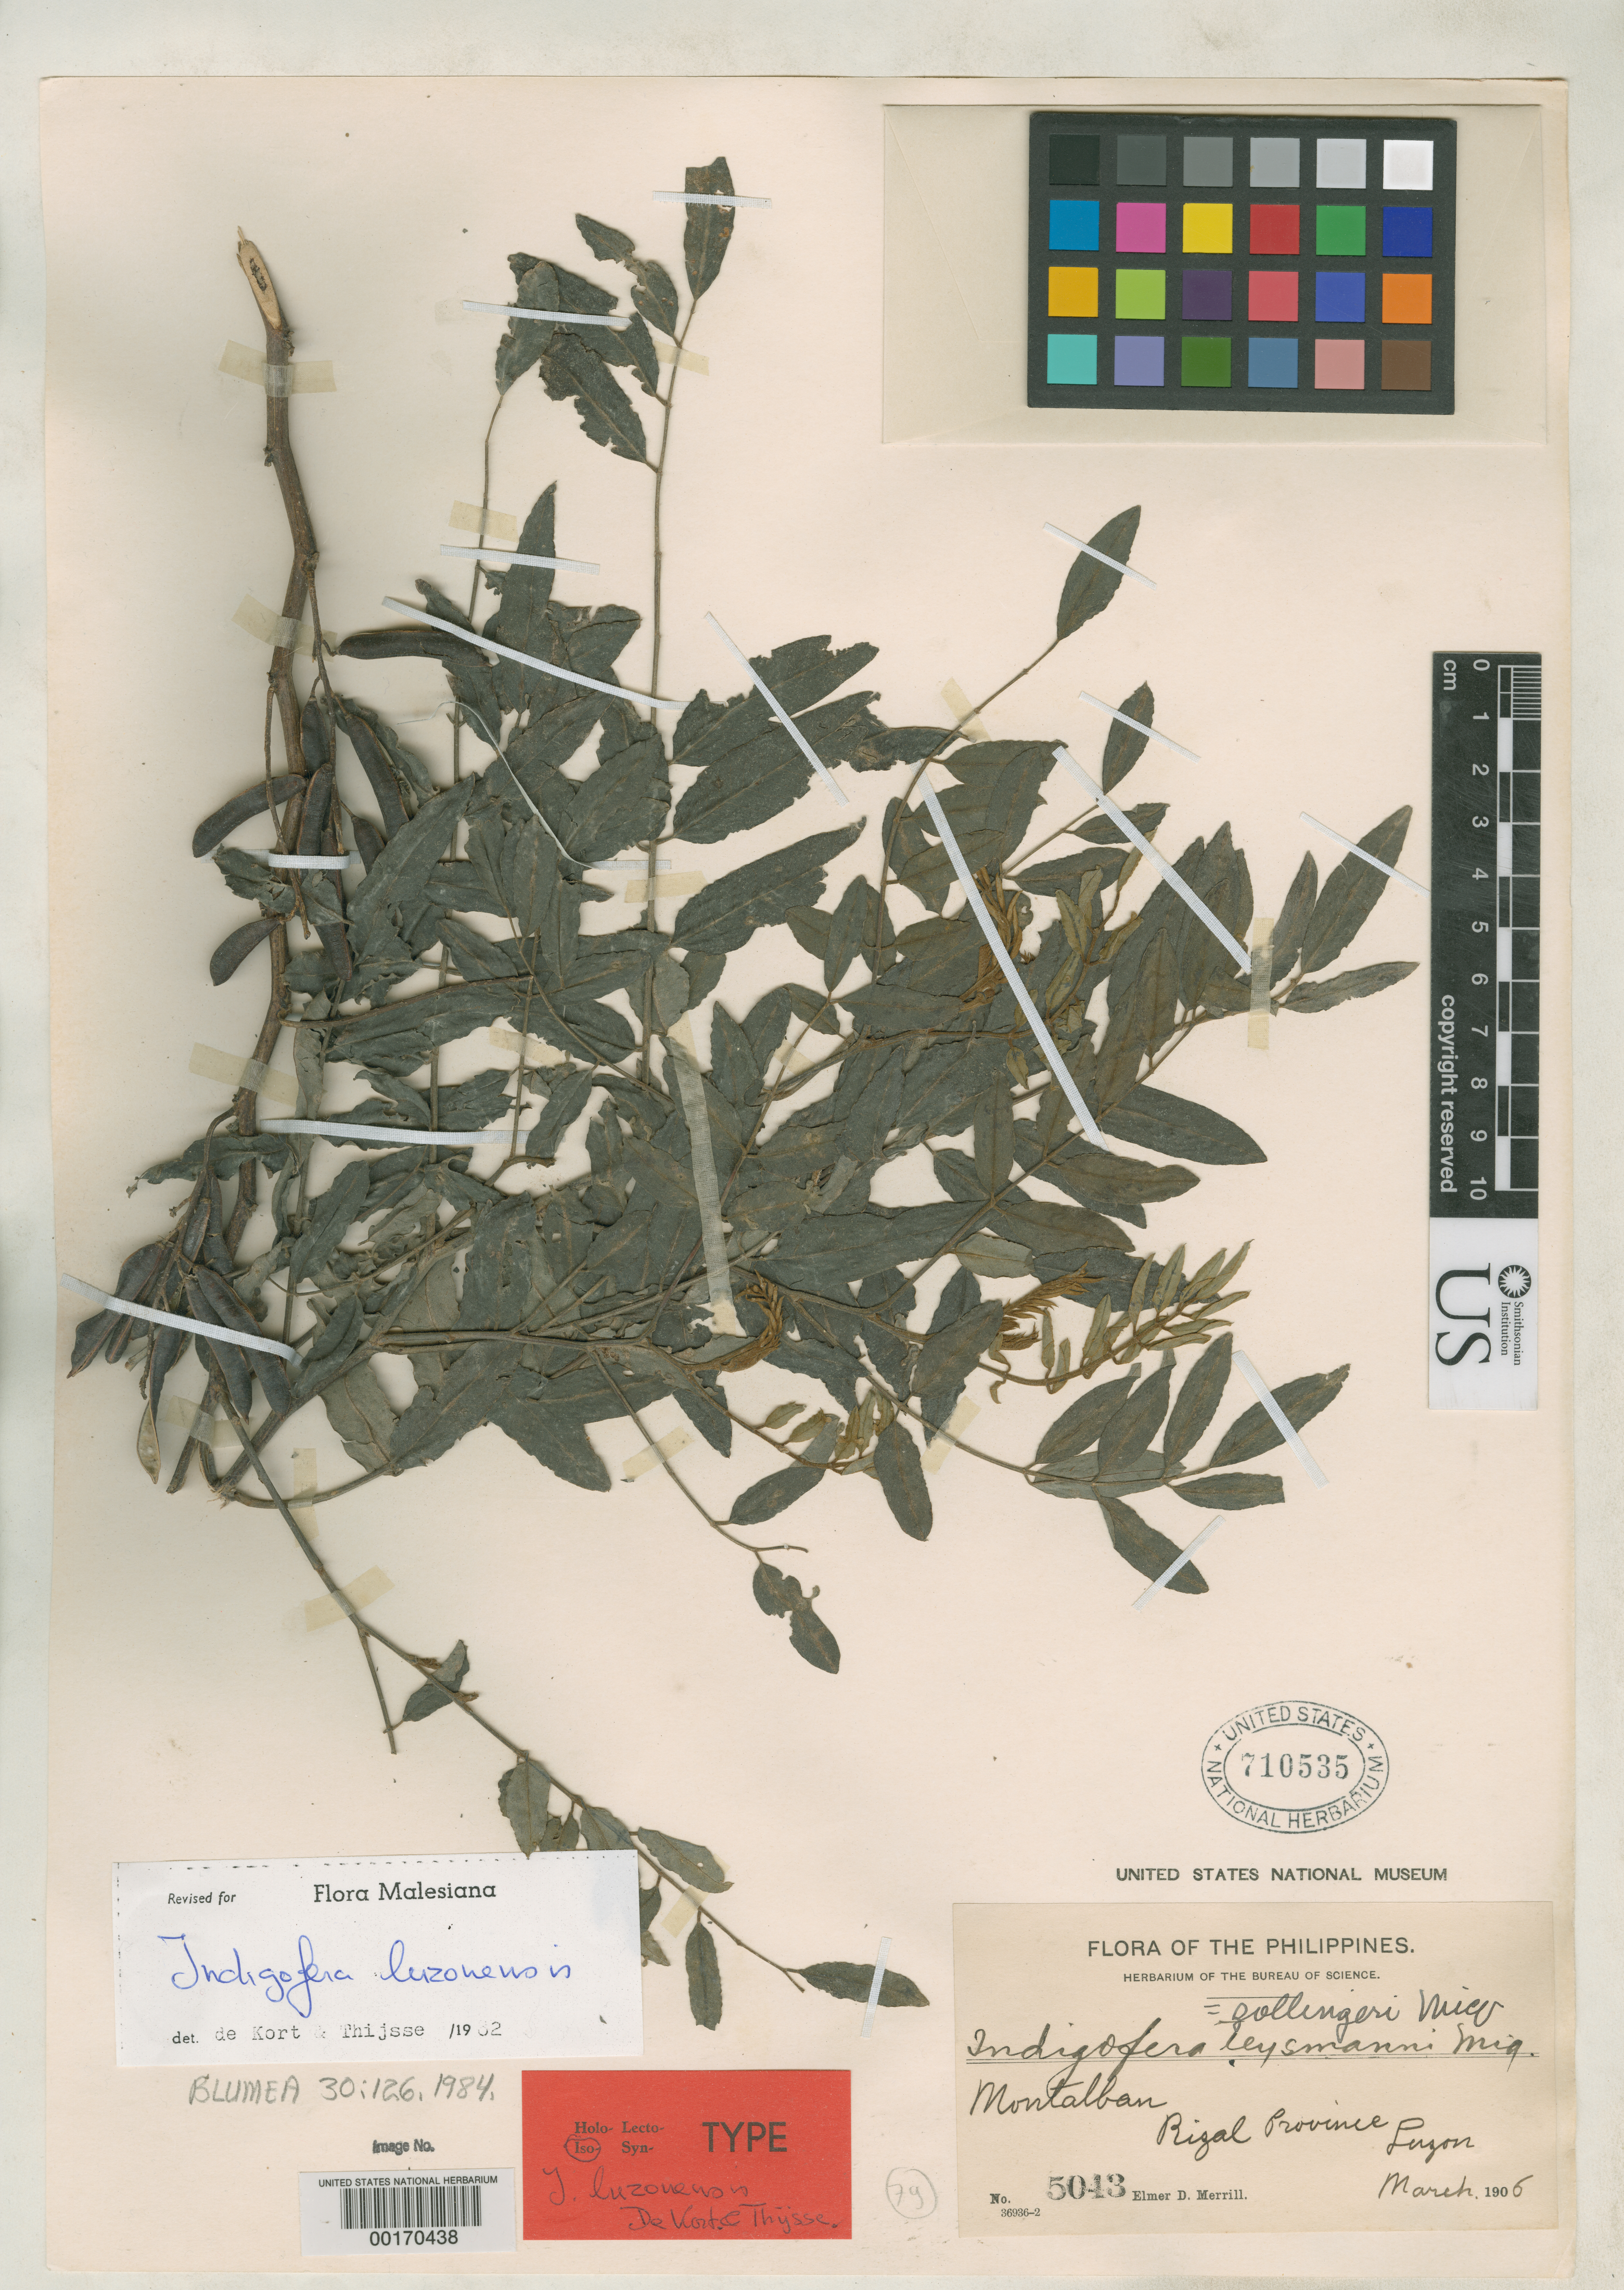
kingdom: Plantae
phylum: Tracheophyta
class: Magnoliopsida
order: Fabales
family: Fabaceae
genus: Indigofera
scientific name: Indigofera luzonensis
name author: de Korte & Thijsse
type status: Isotype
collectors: E. D. Merrill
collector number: Bur. Sci. 5043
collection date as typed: Mar 1905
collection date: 1905-03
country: Philippines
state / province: Calabarzon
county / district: Rizal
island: Luzon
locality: Montalban.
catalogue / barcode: US 710535